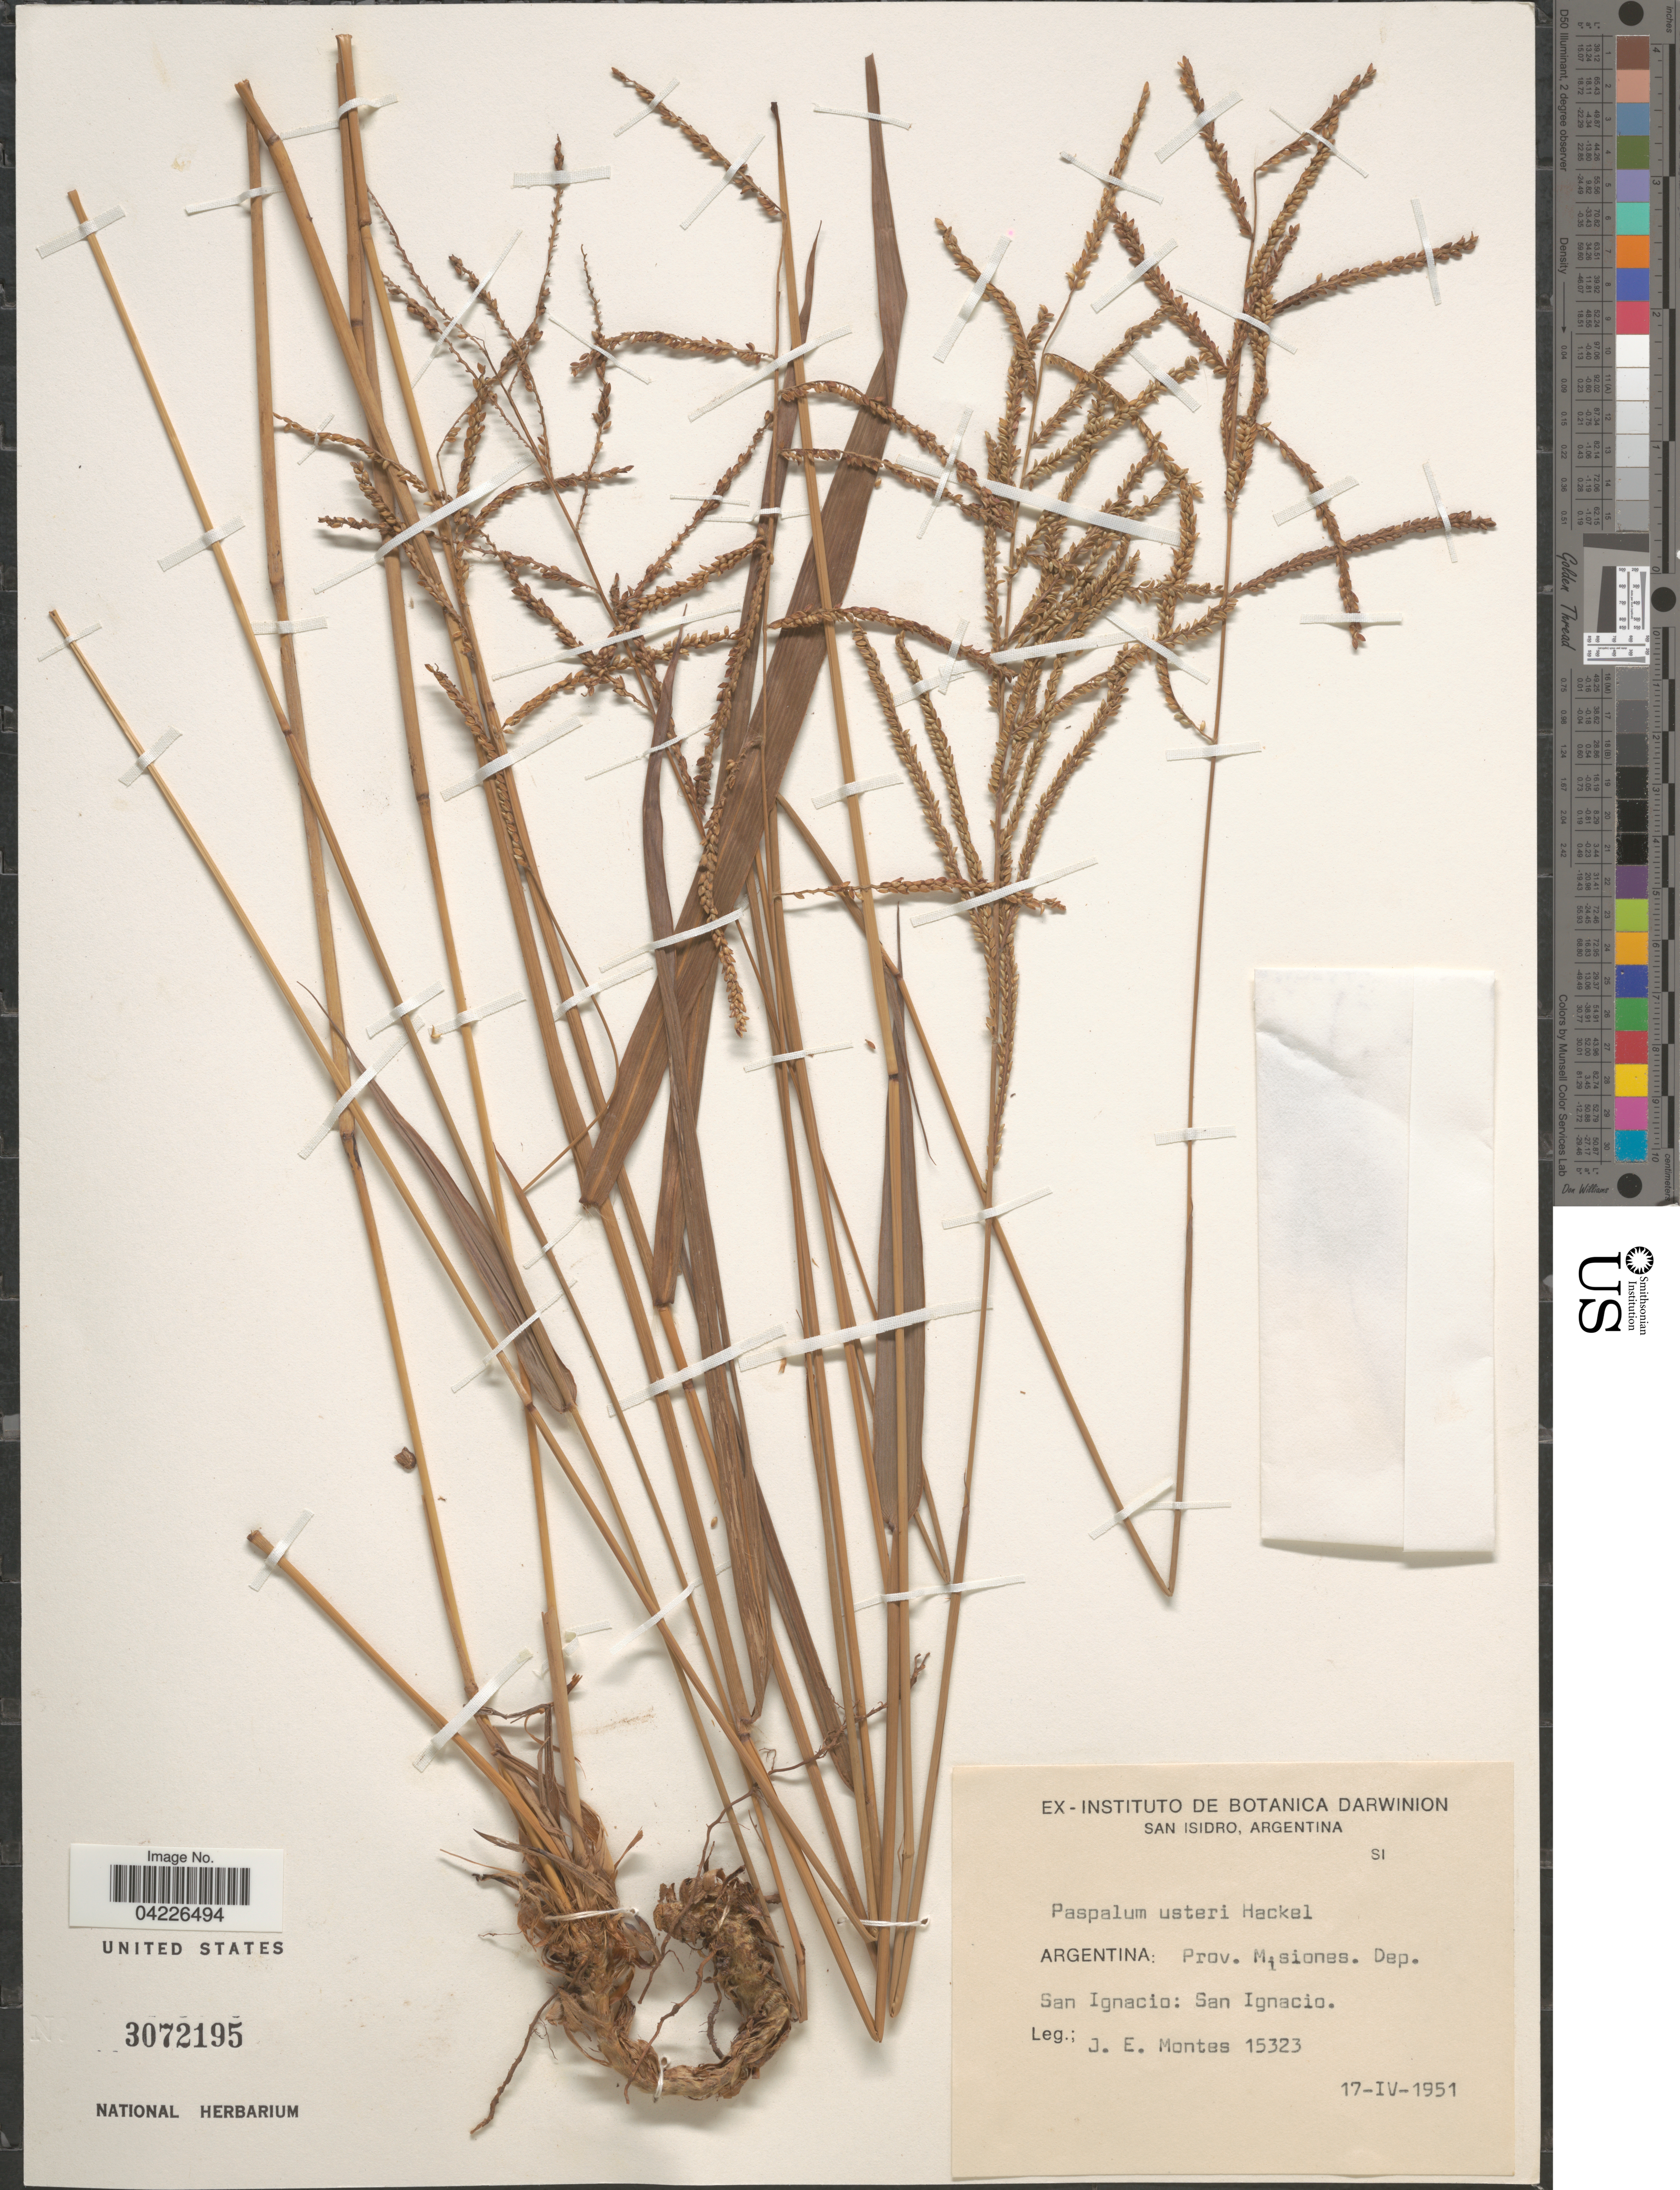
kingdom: Plantae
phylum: Tracheophyta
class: Liliopsida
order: Poales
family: Poaceae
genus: Paspalum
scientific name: Paspalum usteri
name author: Hack.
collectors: J. E. Montes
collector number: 15323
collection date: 1951-04-17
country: Argentina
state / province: Misiones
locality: Dep. San Ignacio: San Ignacio.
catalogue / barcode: US 3072195